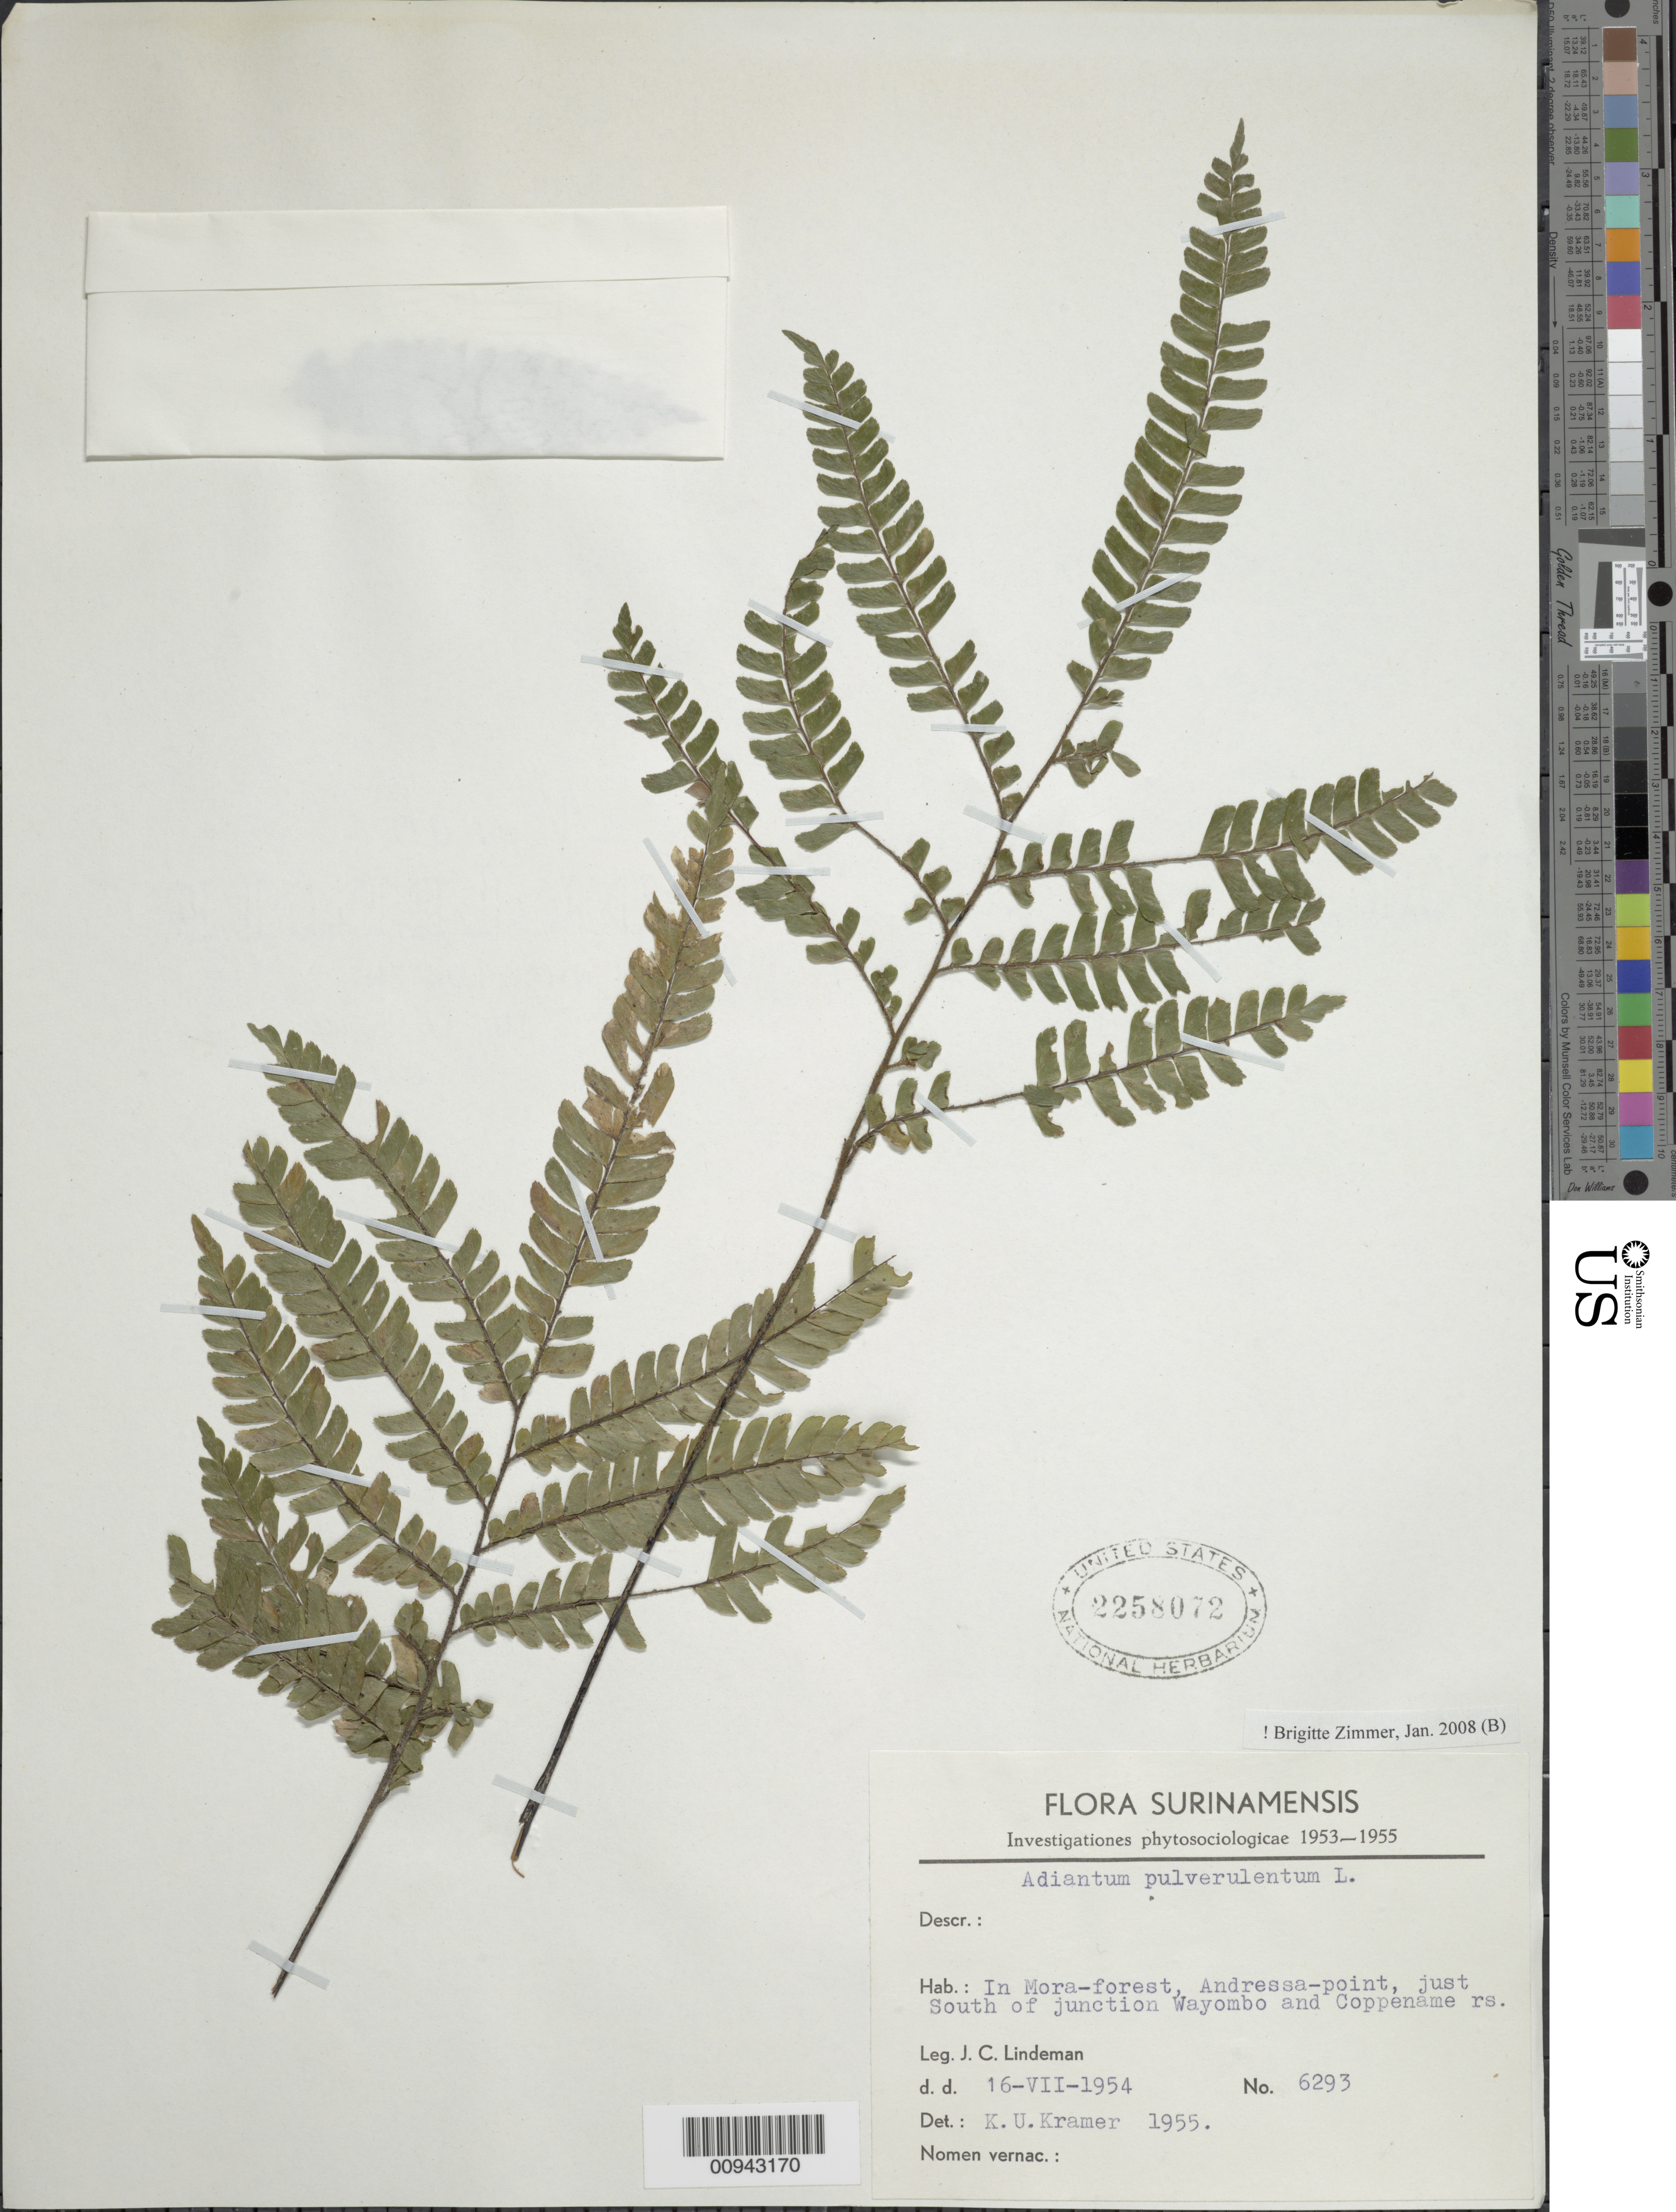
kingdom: Plantae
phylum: Tracheophyta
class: Polypodiopsida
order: Polypodiales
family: Pteridaceae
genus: Adiantum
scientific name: Adiantum pulverulentum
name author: L.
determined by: Zimmer, B.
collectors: J. C. Lindeman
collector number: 6293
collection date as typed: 16-Jul-54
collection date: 1954-07-16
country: Suriname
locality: Wayombo R., just south of junction with Coppname R., Andressa-point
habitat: Mora-forest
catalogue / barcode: US 2258072